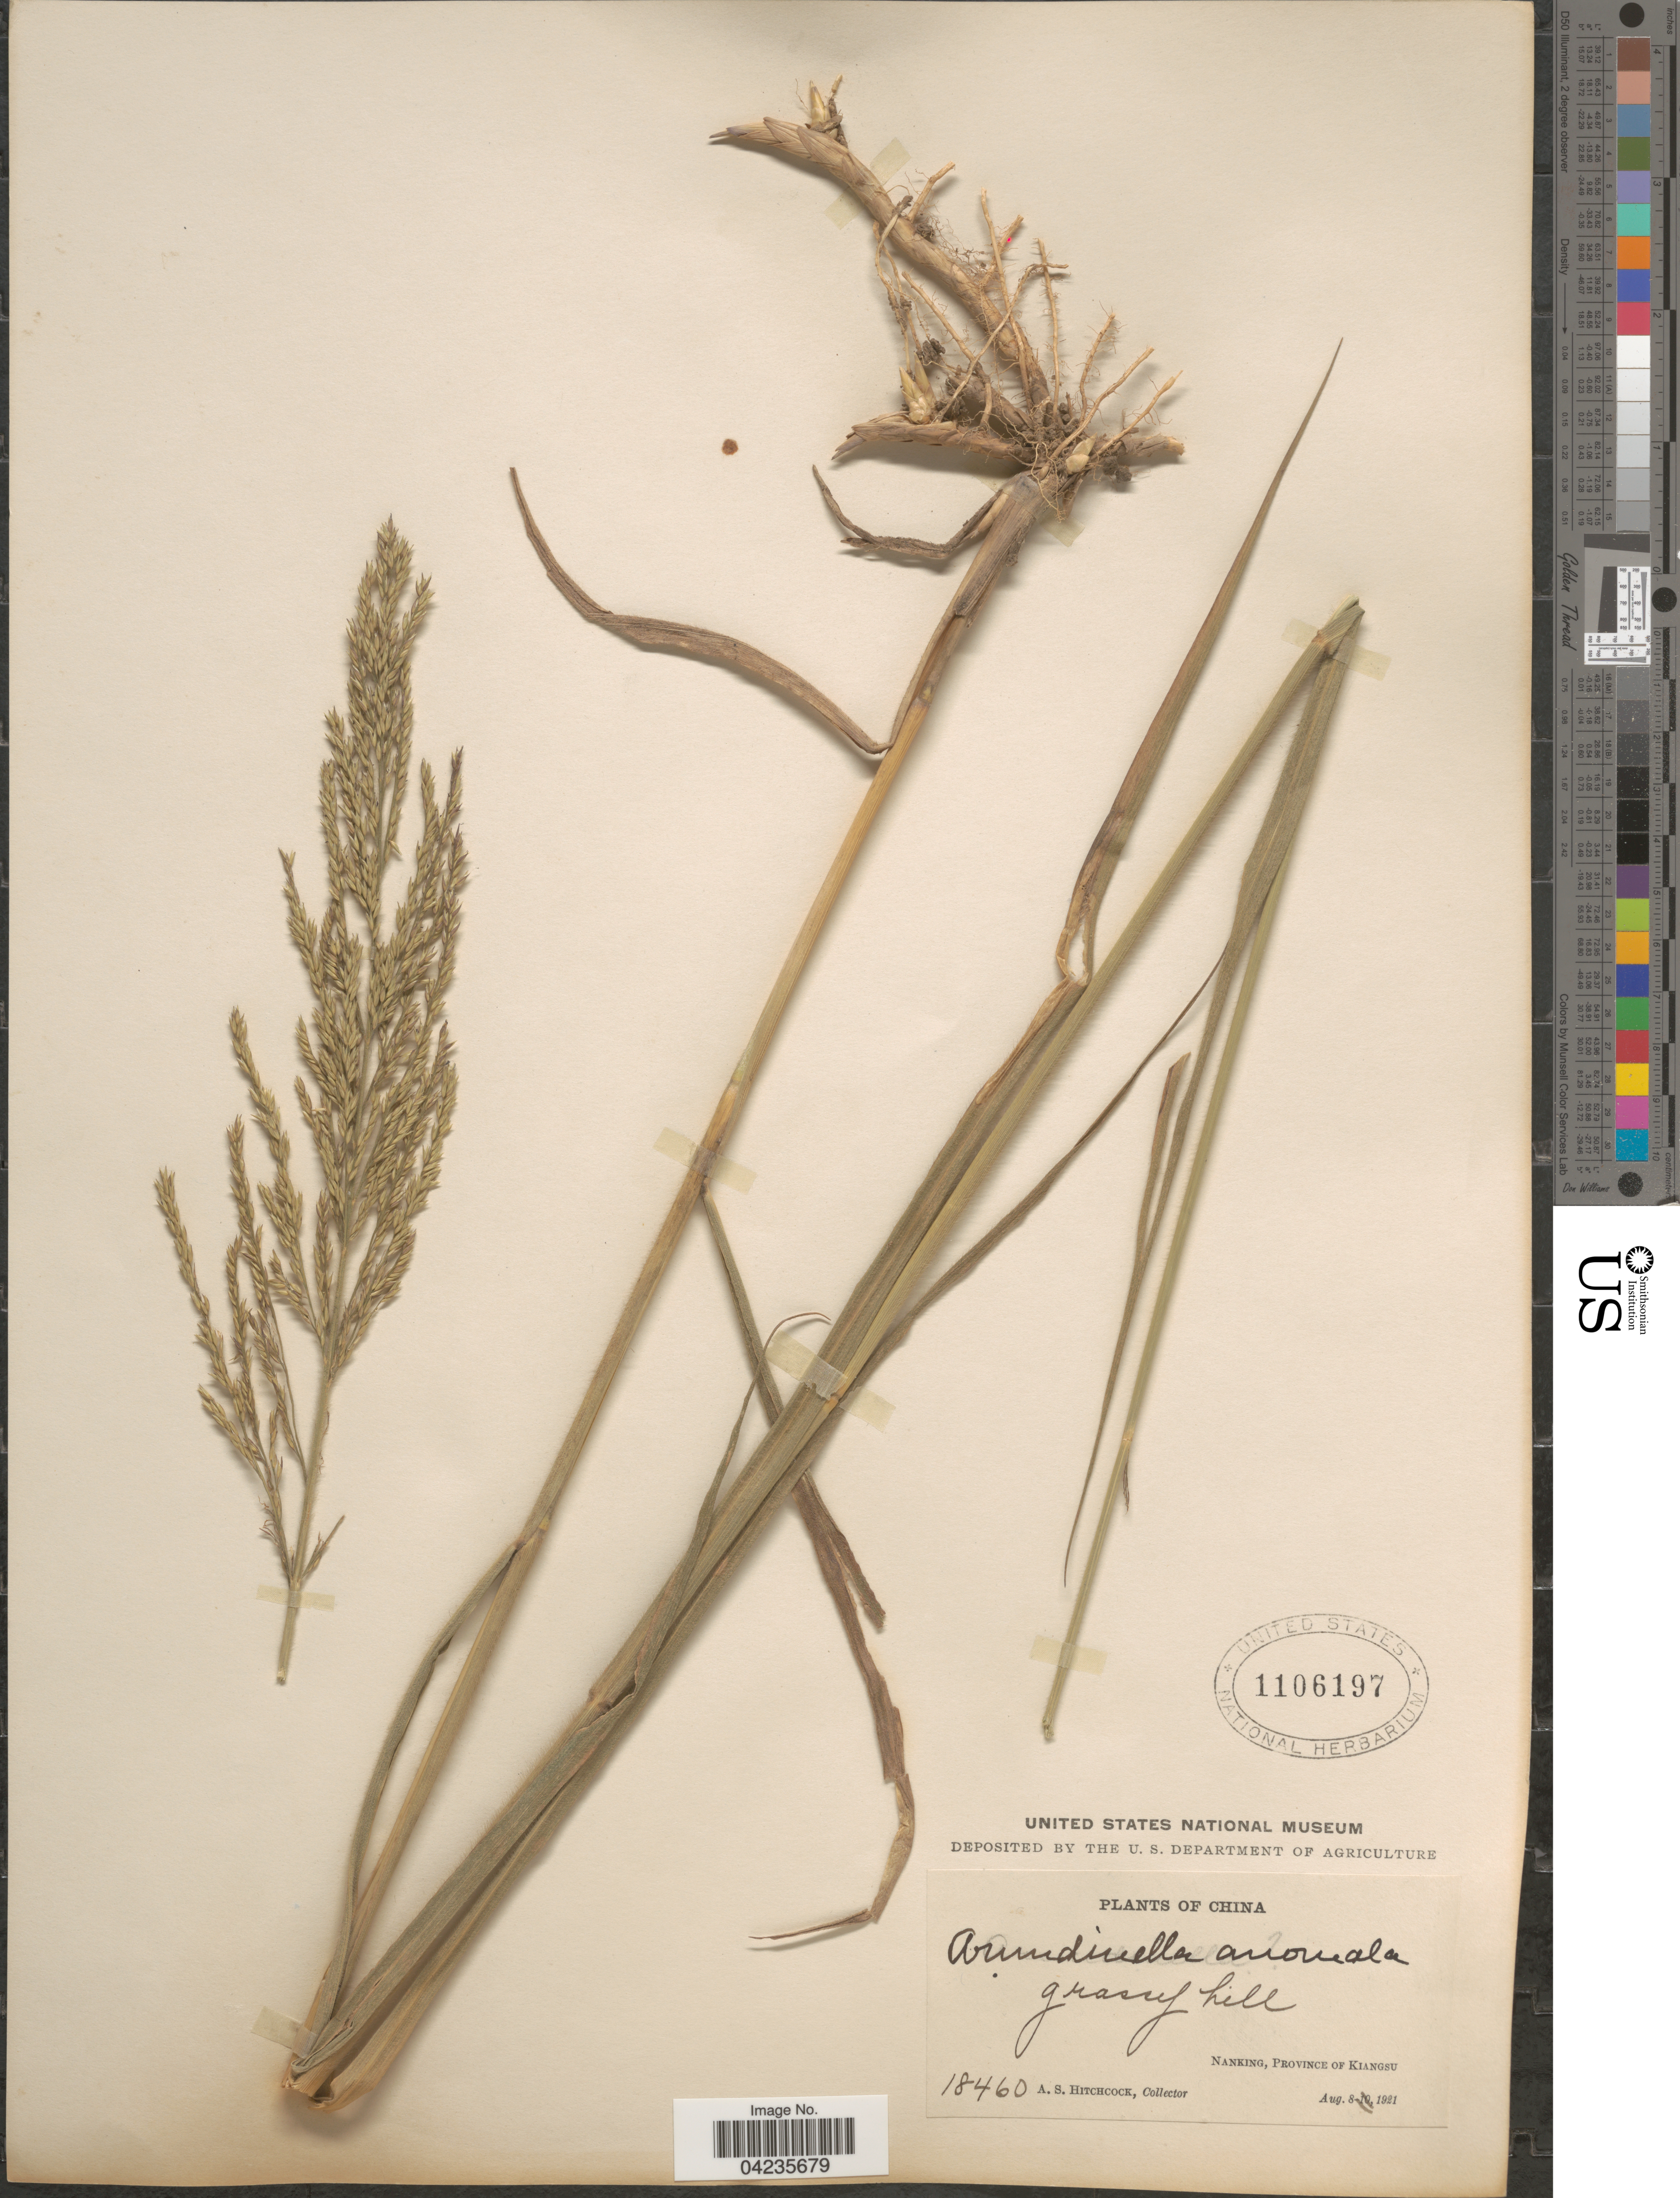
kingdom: Plantae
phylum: Tracheophyta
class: Liliopsida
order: Poales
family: Poaceae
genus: Arundinella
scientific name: Arundinella hirta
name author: (Thunb.) Tanaka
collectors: A. S. Hitchcock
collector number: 18460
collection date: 1921-08-08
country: China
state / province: Jiangsu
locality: Nanking, Province of Kiangsu.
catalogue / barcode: US 1106197